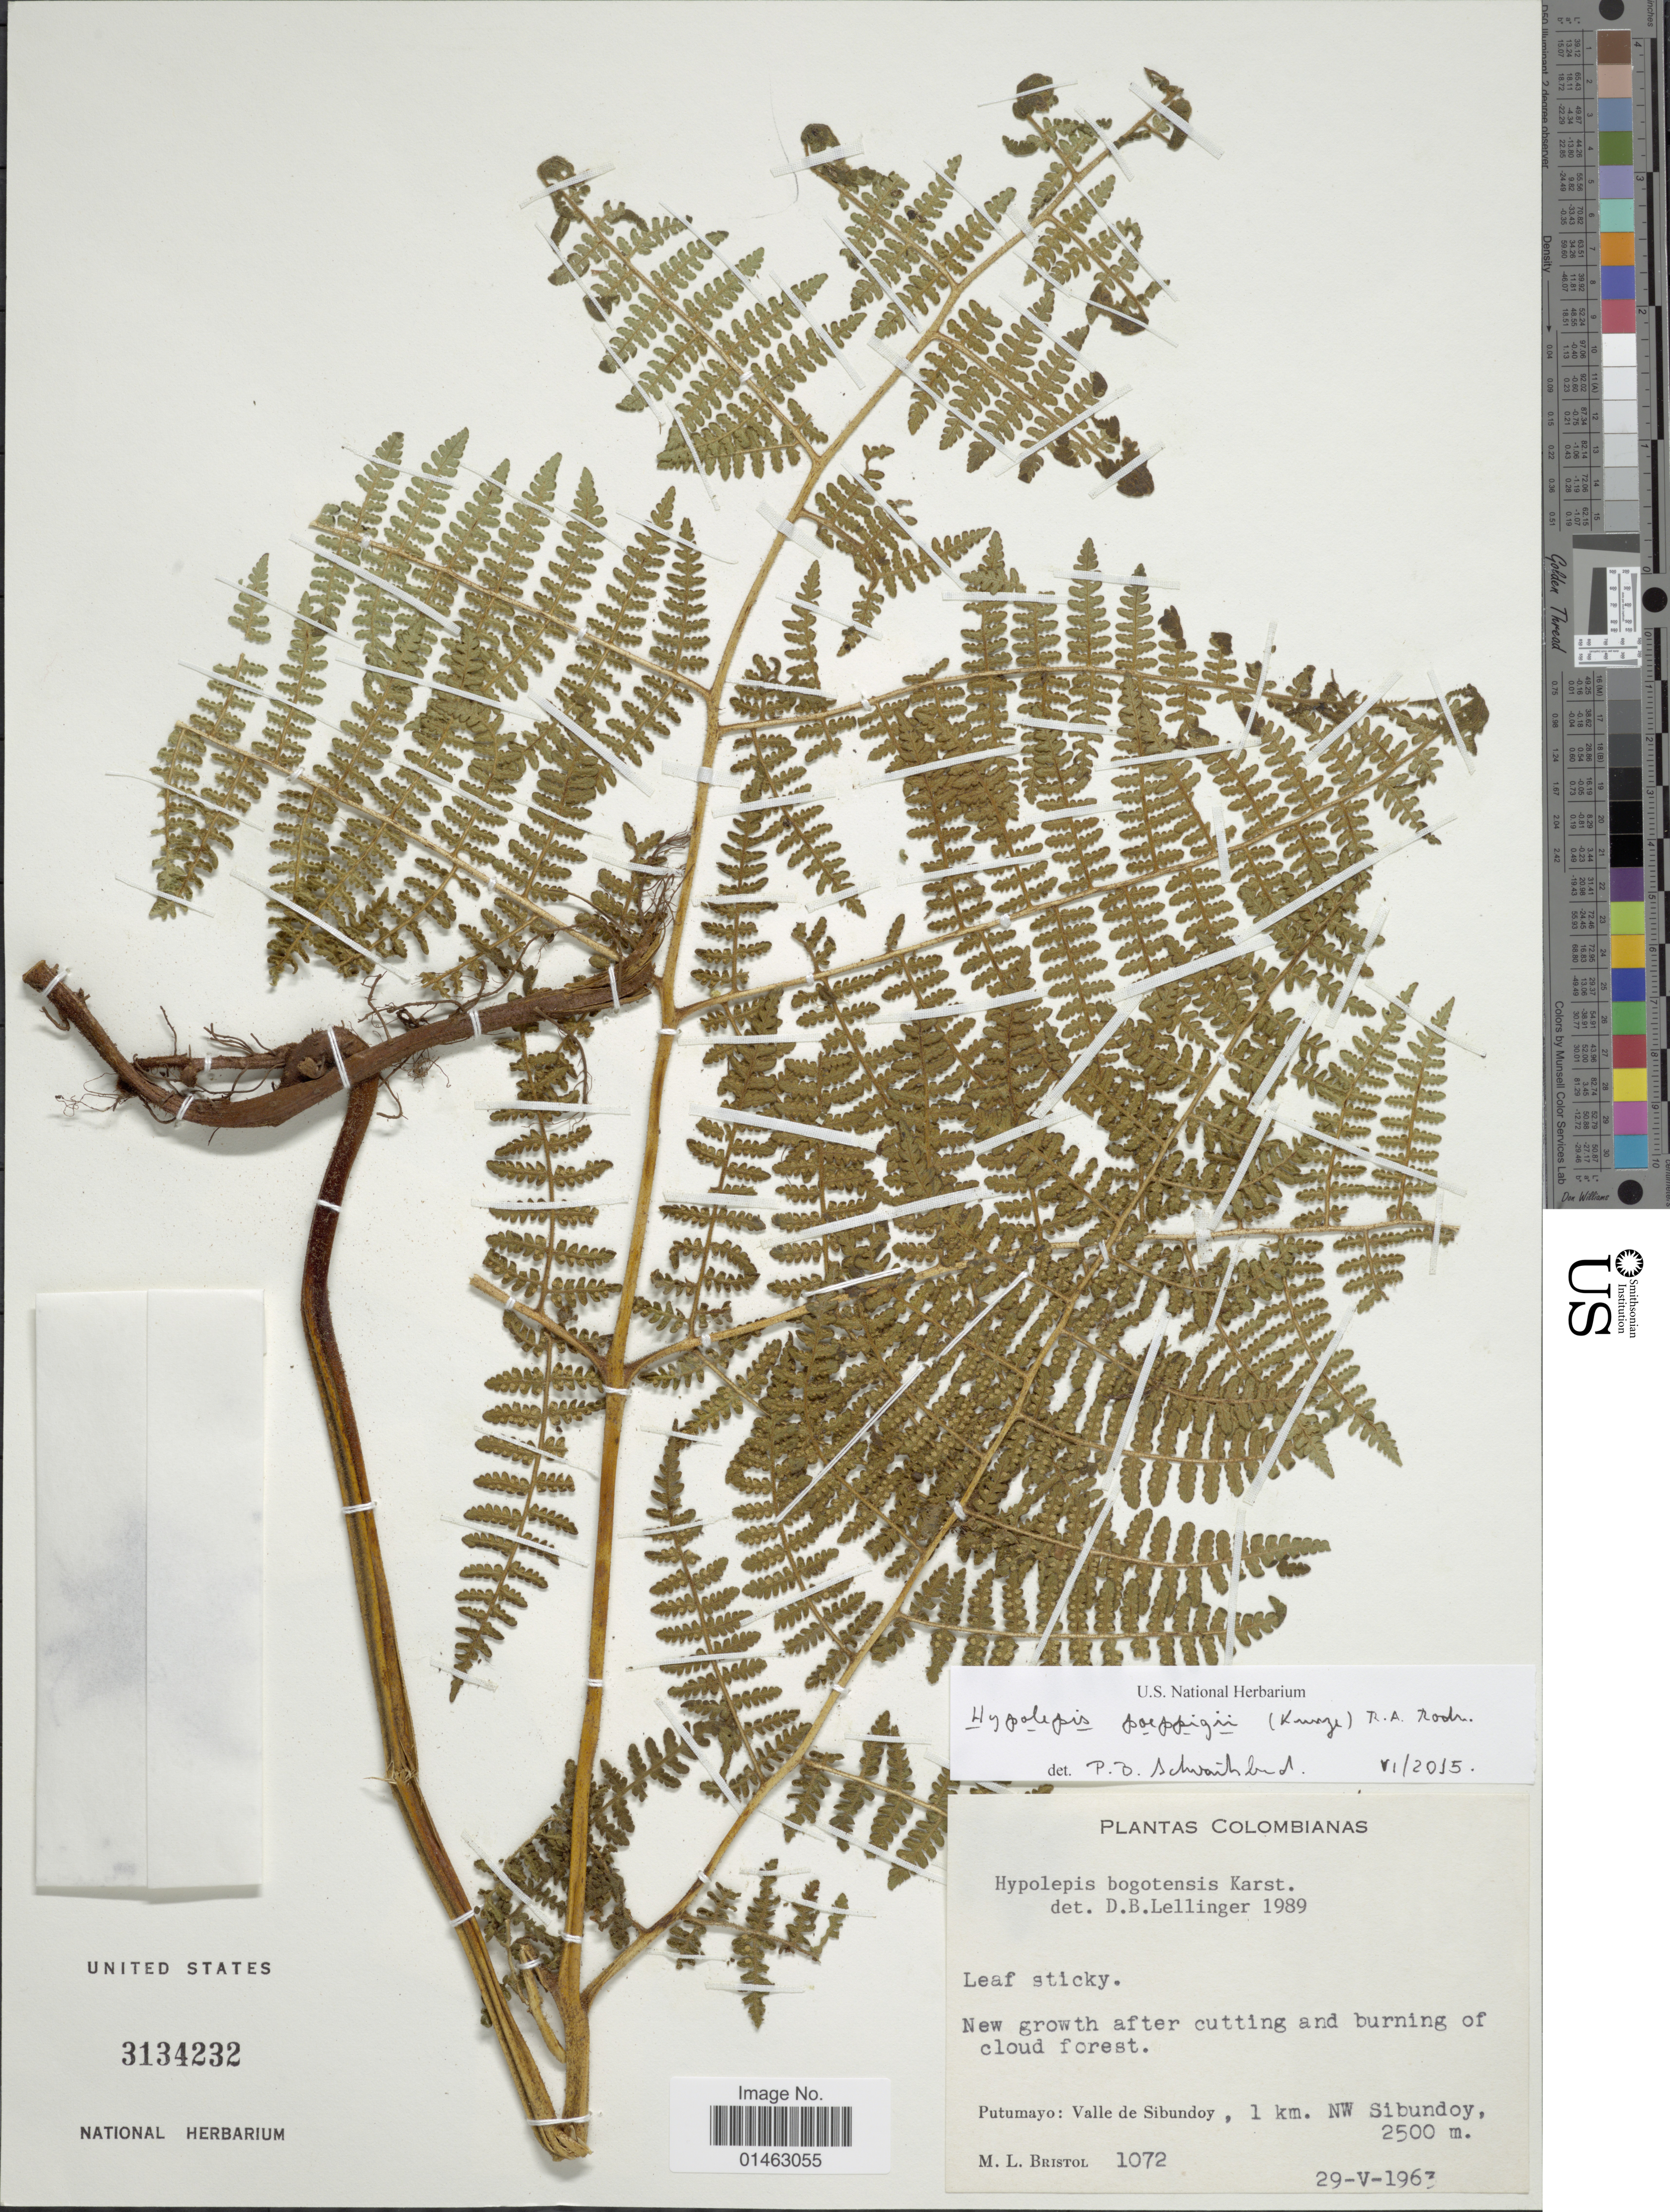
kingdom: Plantae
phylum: Tracheophyta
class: Polypodiopsida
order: Polypodiales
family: Dennstaedtiaceae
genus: Hypolepis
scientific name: Hypolepis poeppigii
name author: (Kunze) R.A. Rodr.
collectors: M. L. Bristol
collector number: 1072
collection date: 1963-05-29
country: Colombia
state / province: Putumayo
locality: Valle de Sibundoy, 1 km. NW Sibundoy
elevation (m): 2500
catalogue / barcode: US 3134232